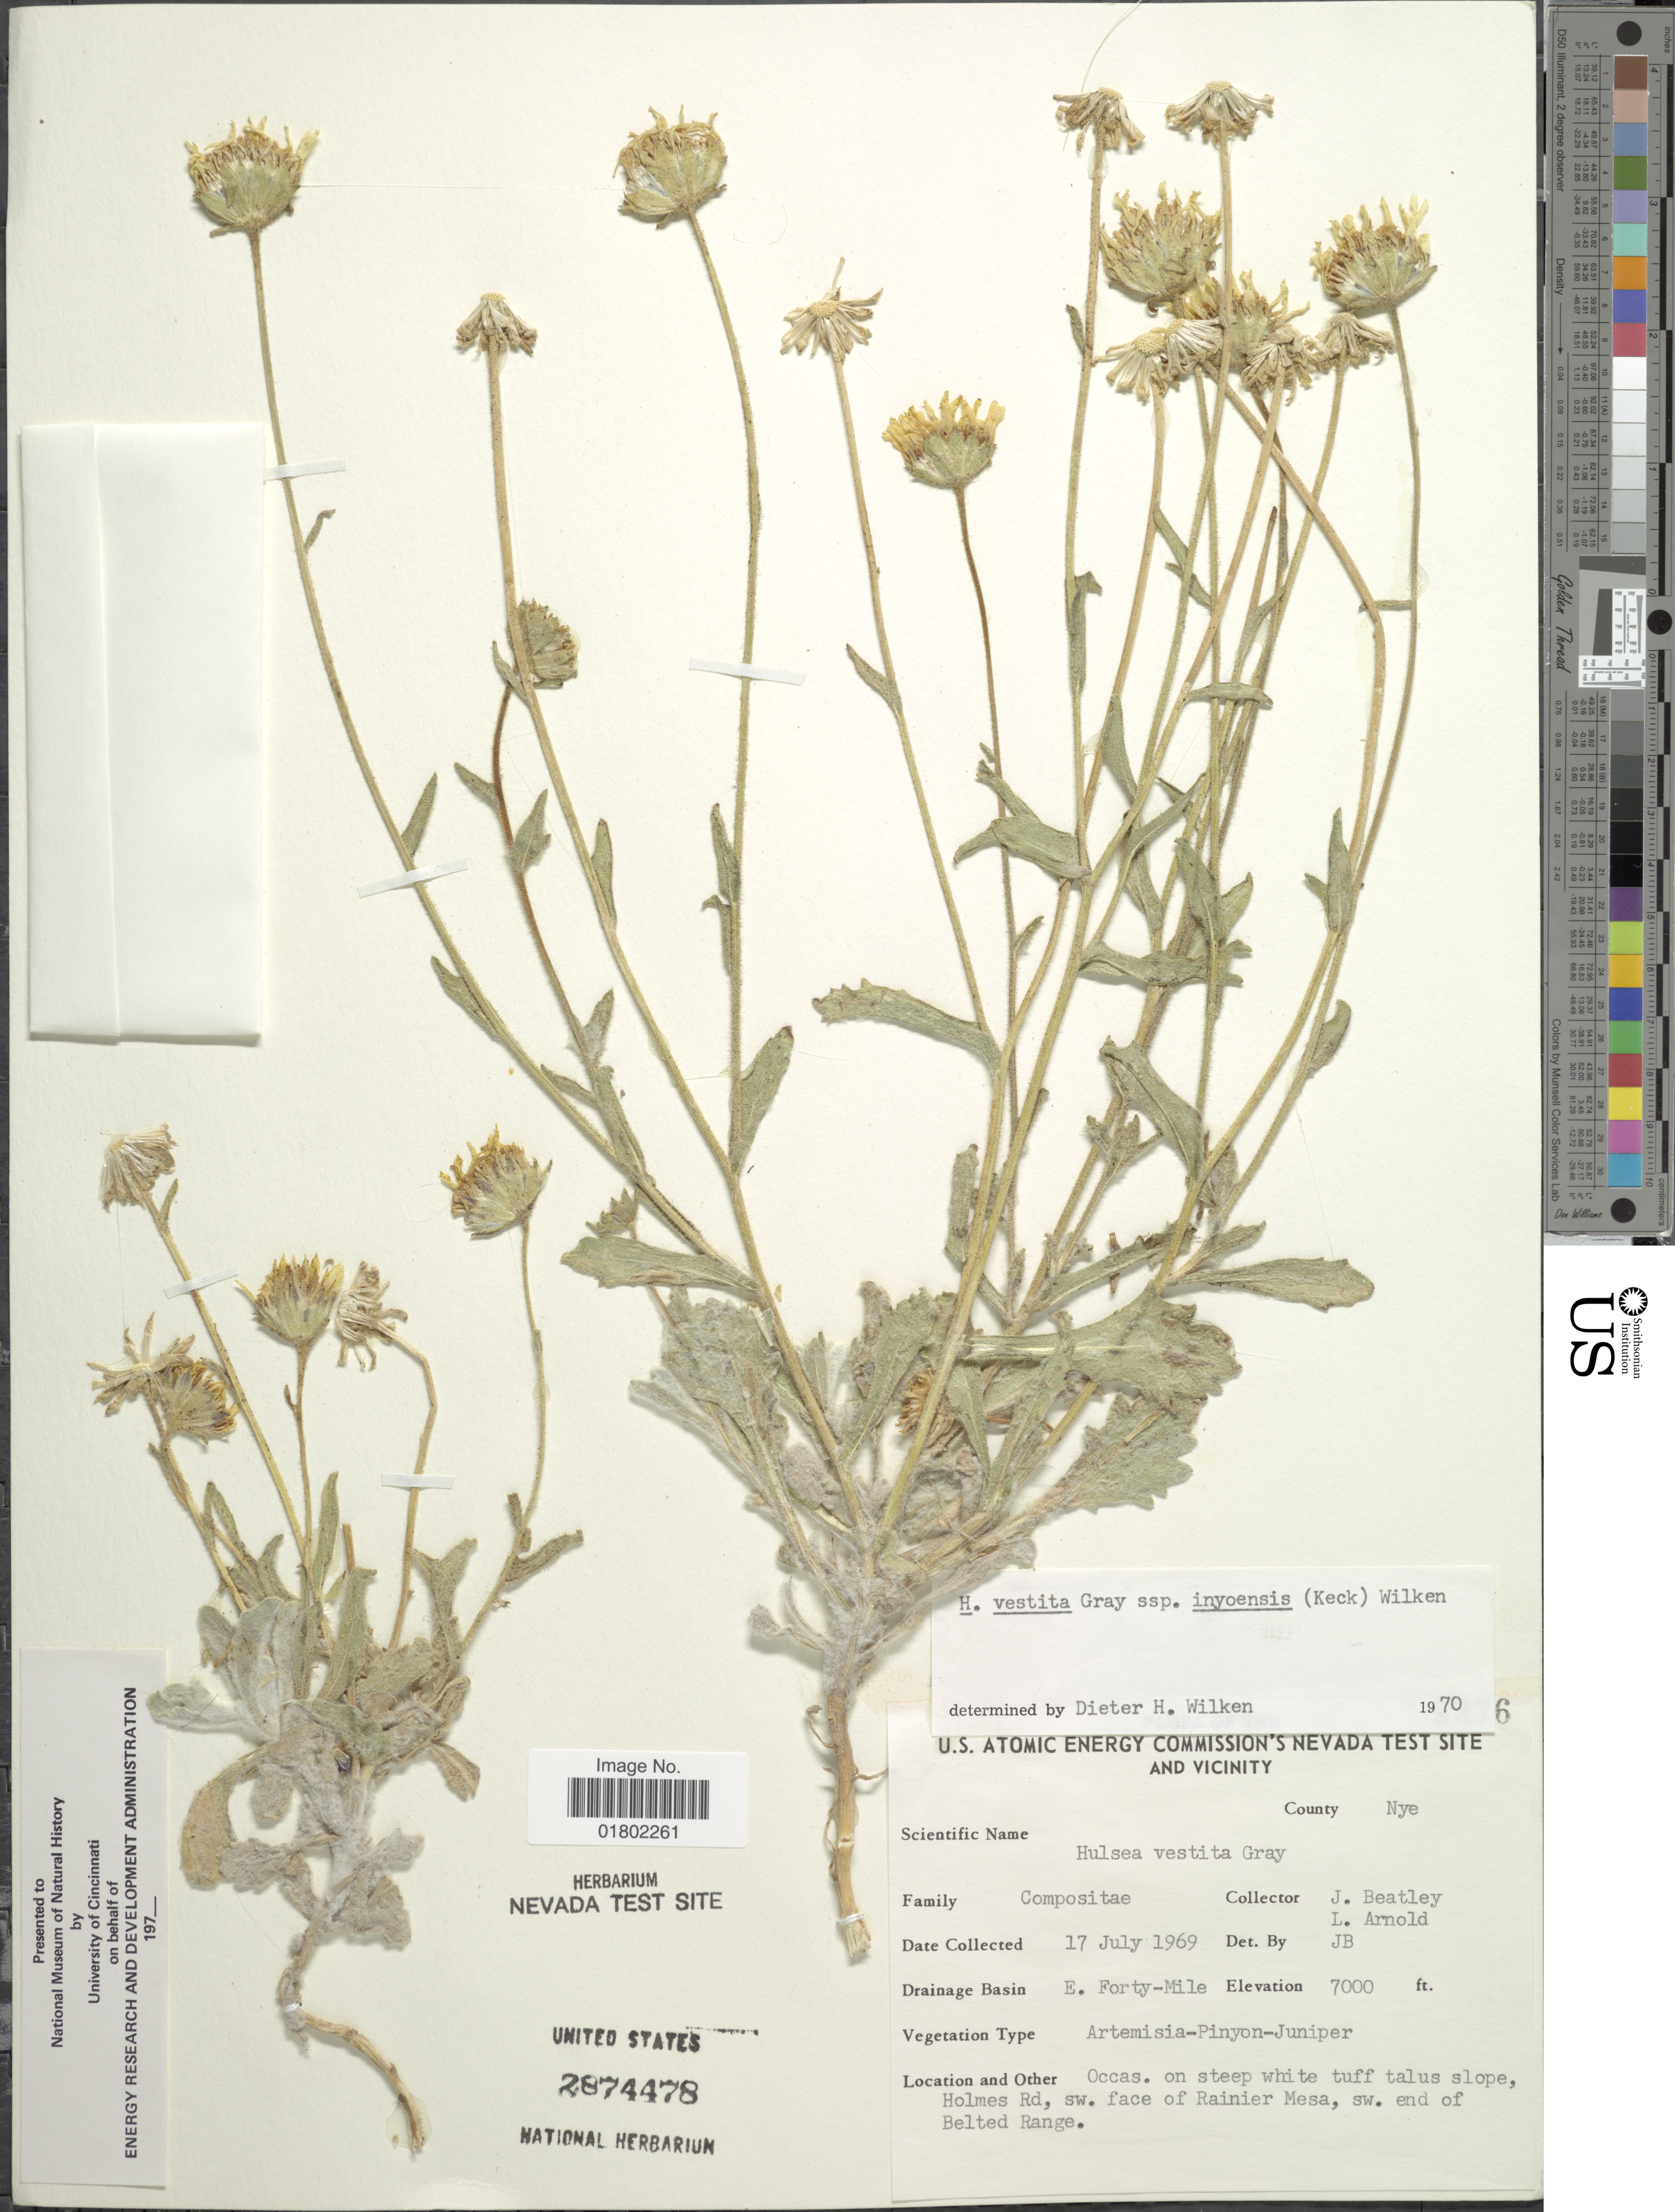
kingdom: Plantae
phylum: Tracheophyta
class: Magnoliopsida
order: Asterales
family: Asteraceae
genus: Hulsea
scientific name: Hulsea vestita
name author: A. Gray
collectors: J. C. Beatley & L. Arnold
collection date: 1969-07-17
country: United States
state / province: Nevada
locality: U. S. Atomic Energy Commission's Nevada Test Site and Vicinity, E. Forty-Mile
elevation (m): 2134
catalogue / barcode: US 2874478